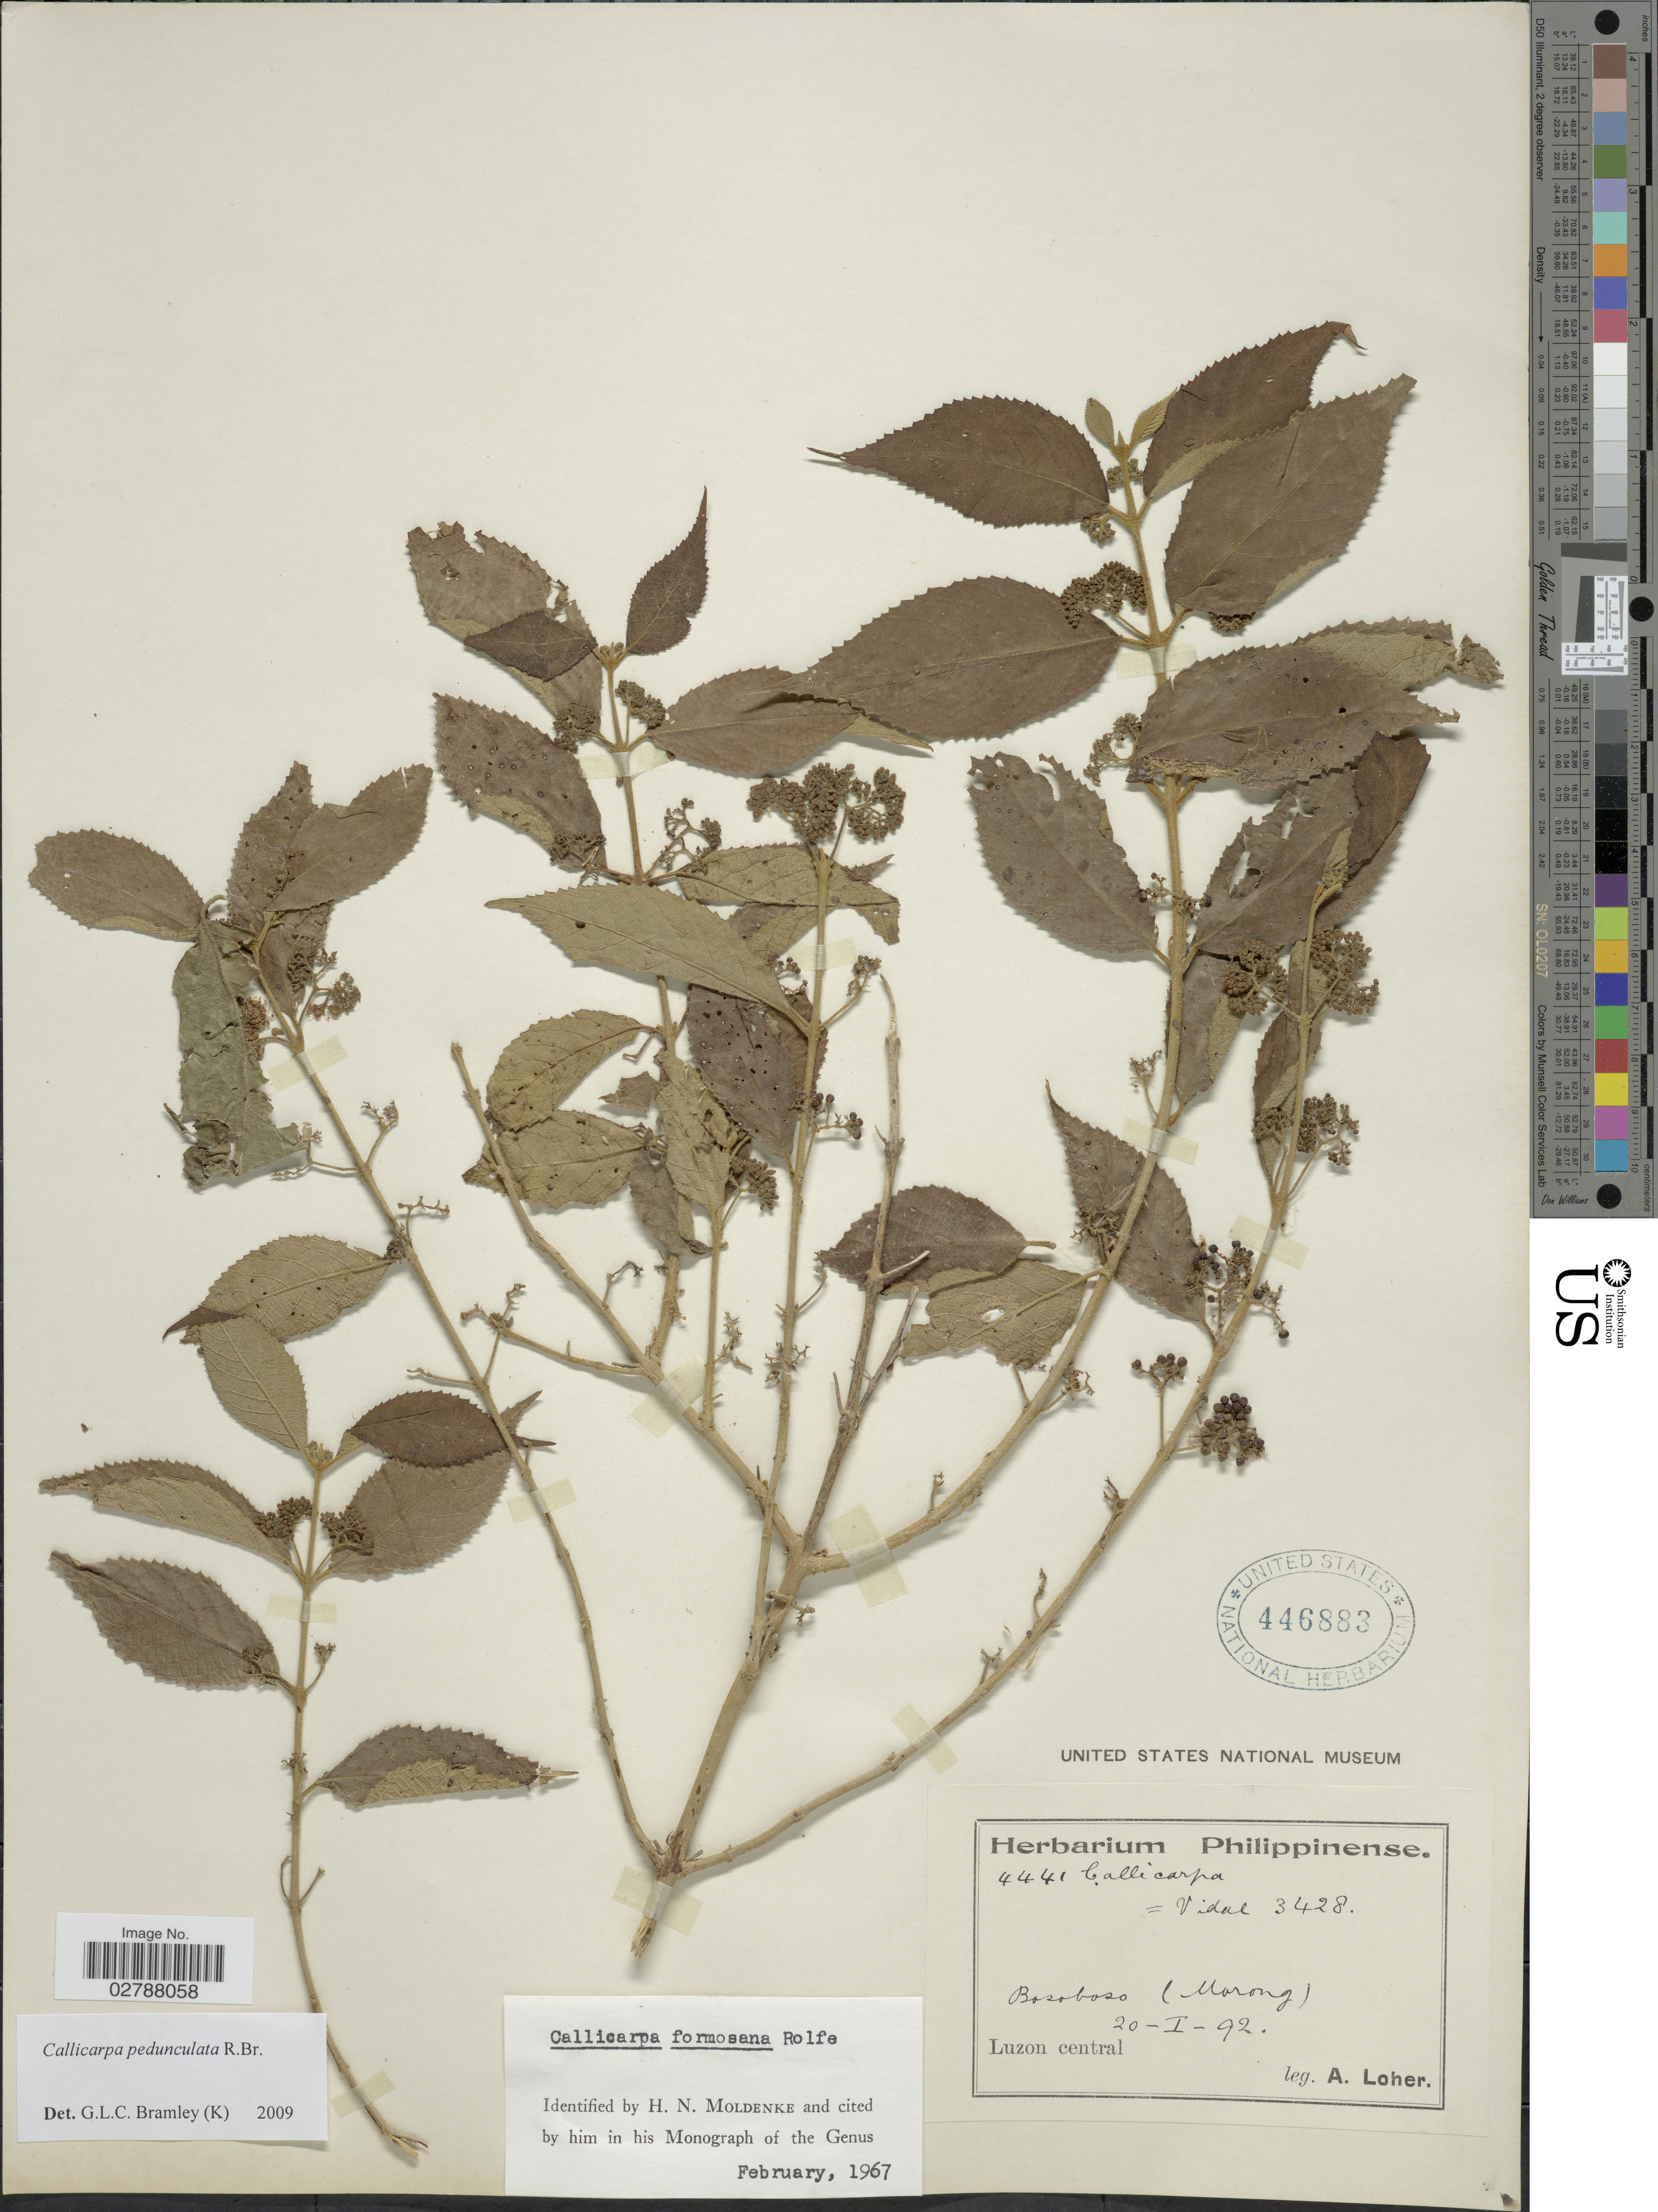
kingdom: Plantae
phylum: Tracheophyta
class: Magnoliopsida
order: Lamiales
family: Lamiaceae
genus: Callicarpa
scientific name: Callicarpa pedunculata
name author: R. Br.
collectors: A. Loher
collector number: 4441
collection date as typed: Transcribed d/m/y: 20/1/92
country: Philippines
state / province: Central Luzon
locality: Bosoboso (Morong).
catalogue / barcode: US 446883